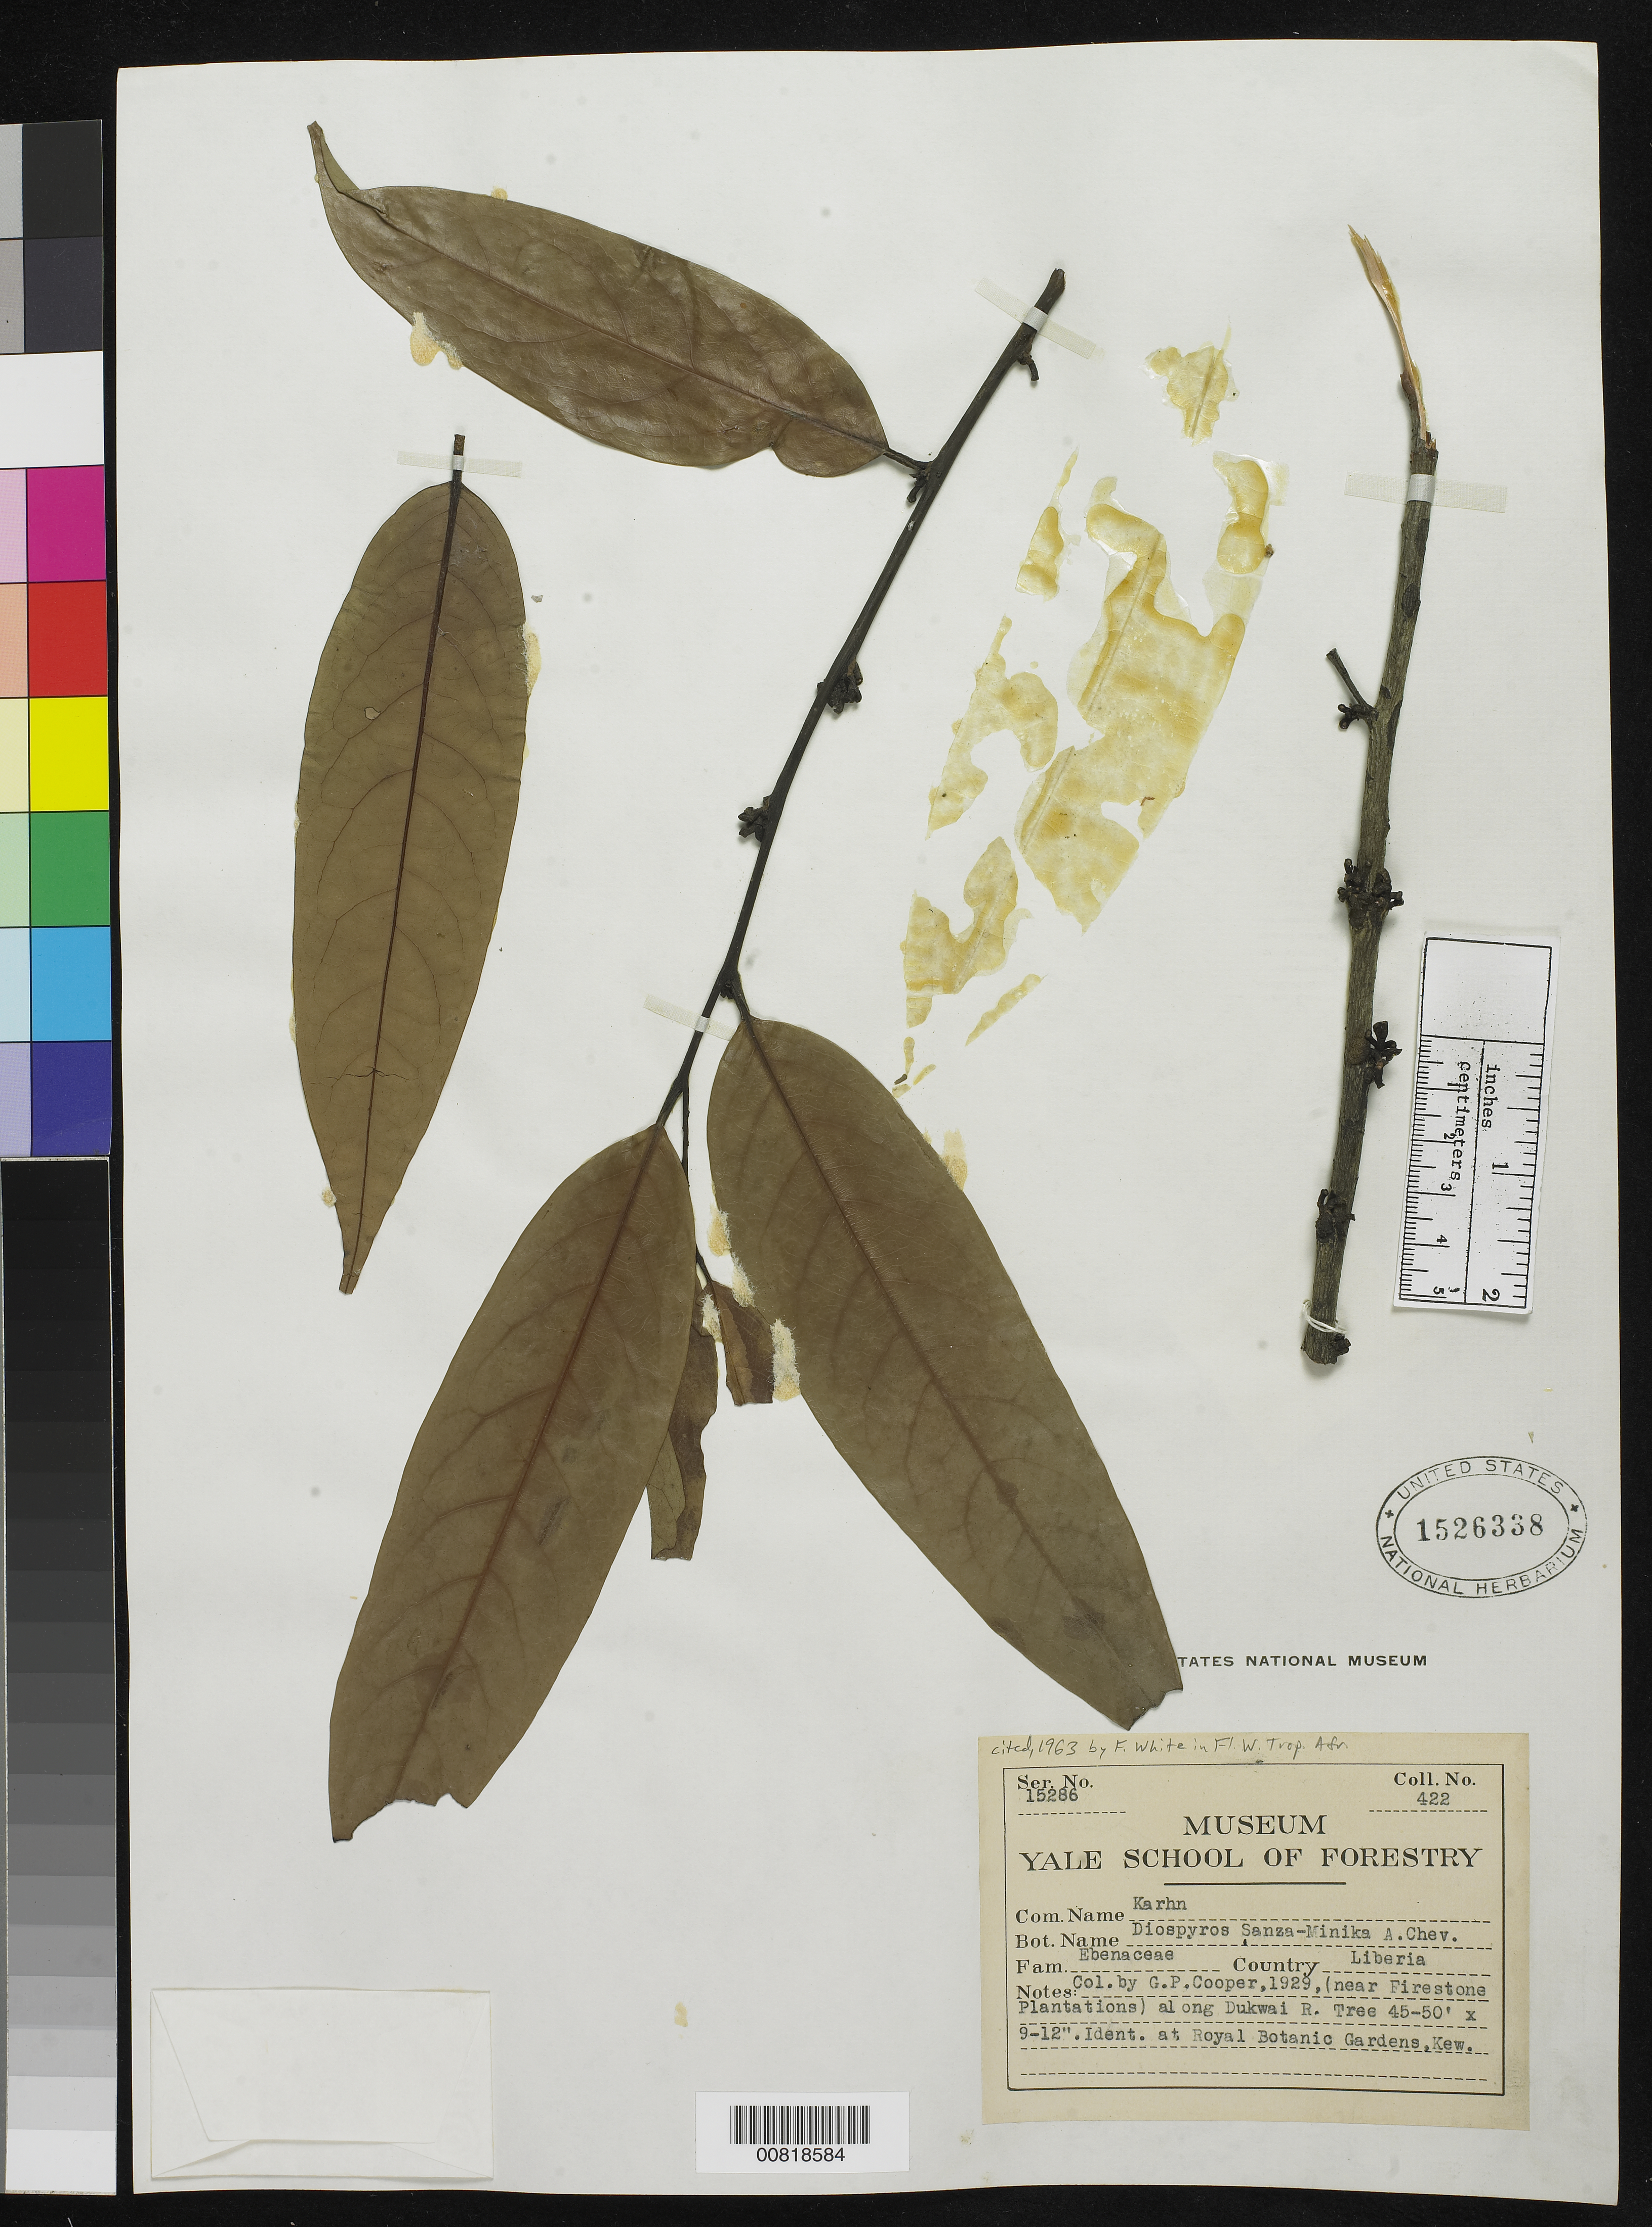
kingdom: Plantae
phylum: Tracheophyta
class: Magnoliopsida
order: Ericales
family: Ebenaceae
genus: Diospyros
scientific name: Diospyros sanza-minika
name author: A. Chev.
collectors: G. Cooper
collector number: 422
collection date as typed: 1929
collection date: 1929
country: Liberia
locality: (near Firestone Plantations) along Dukwai River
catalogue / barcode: US 1526338